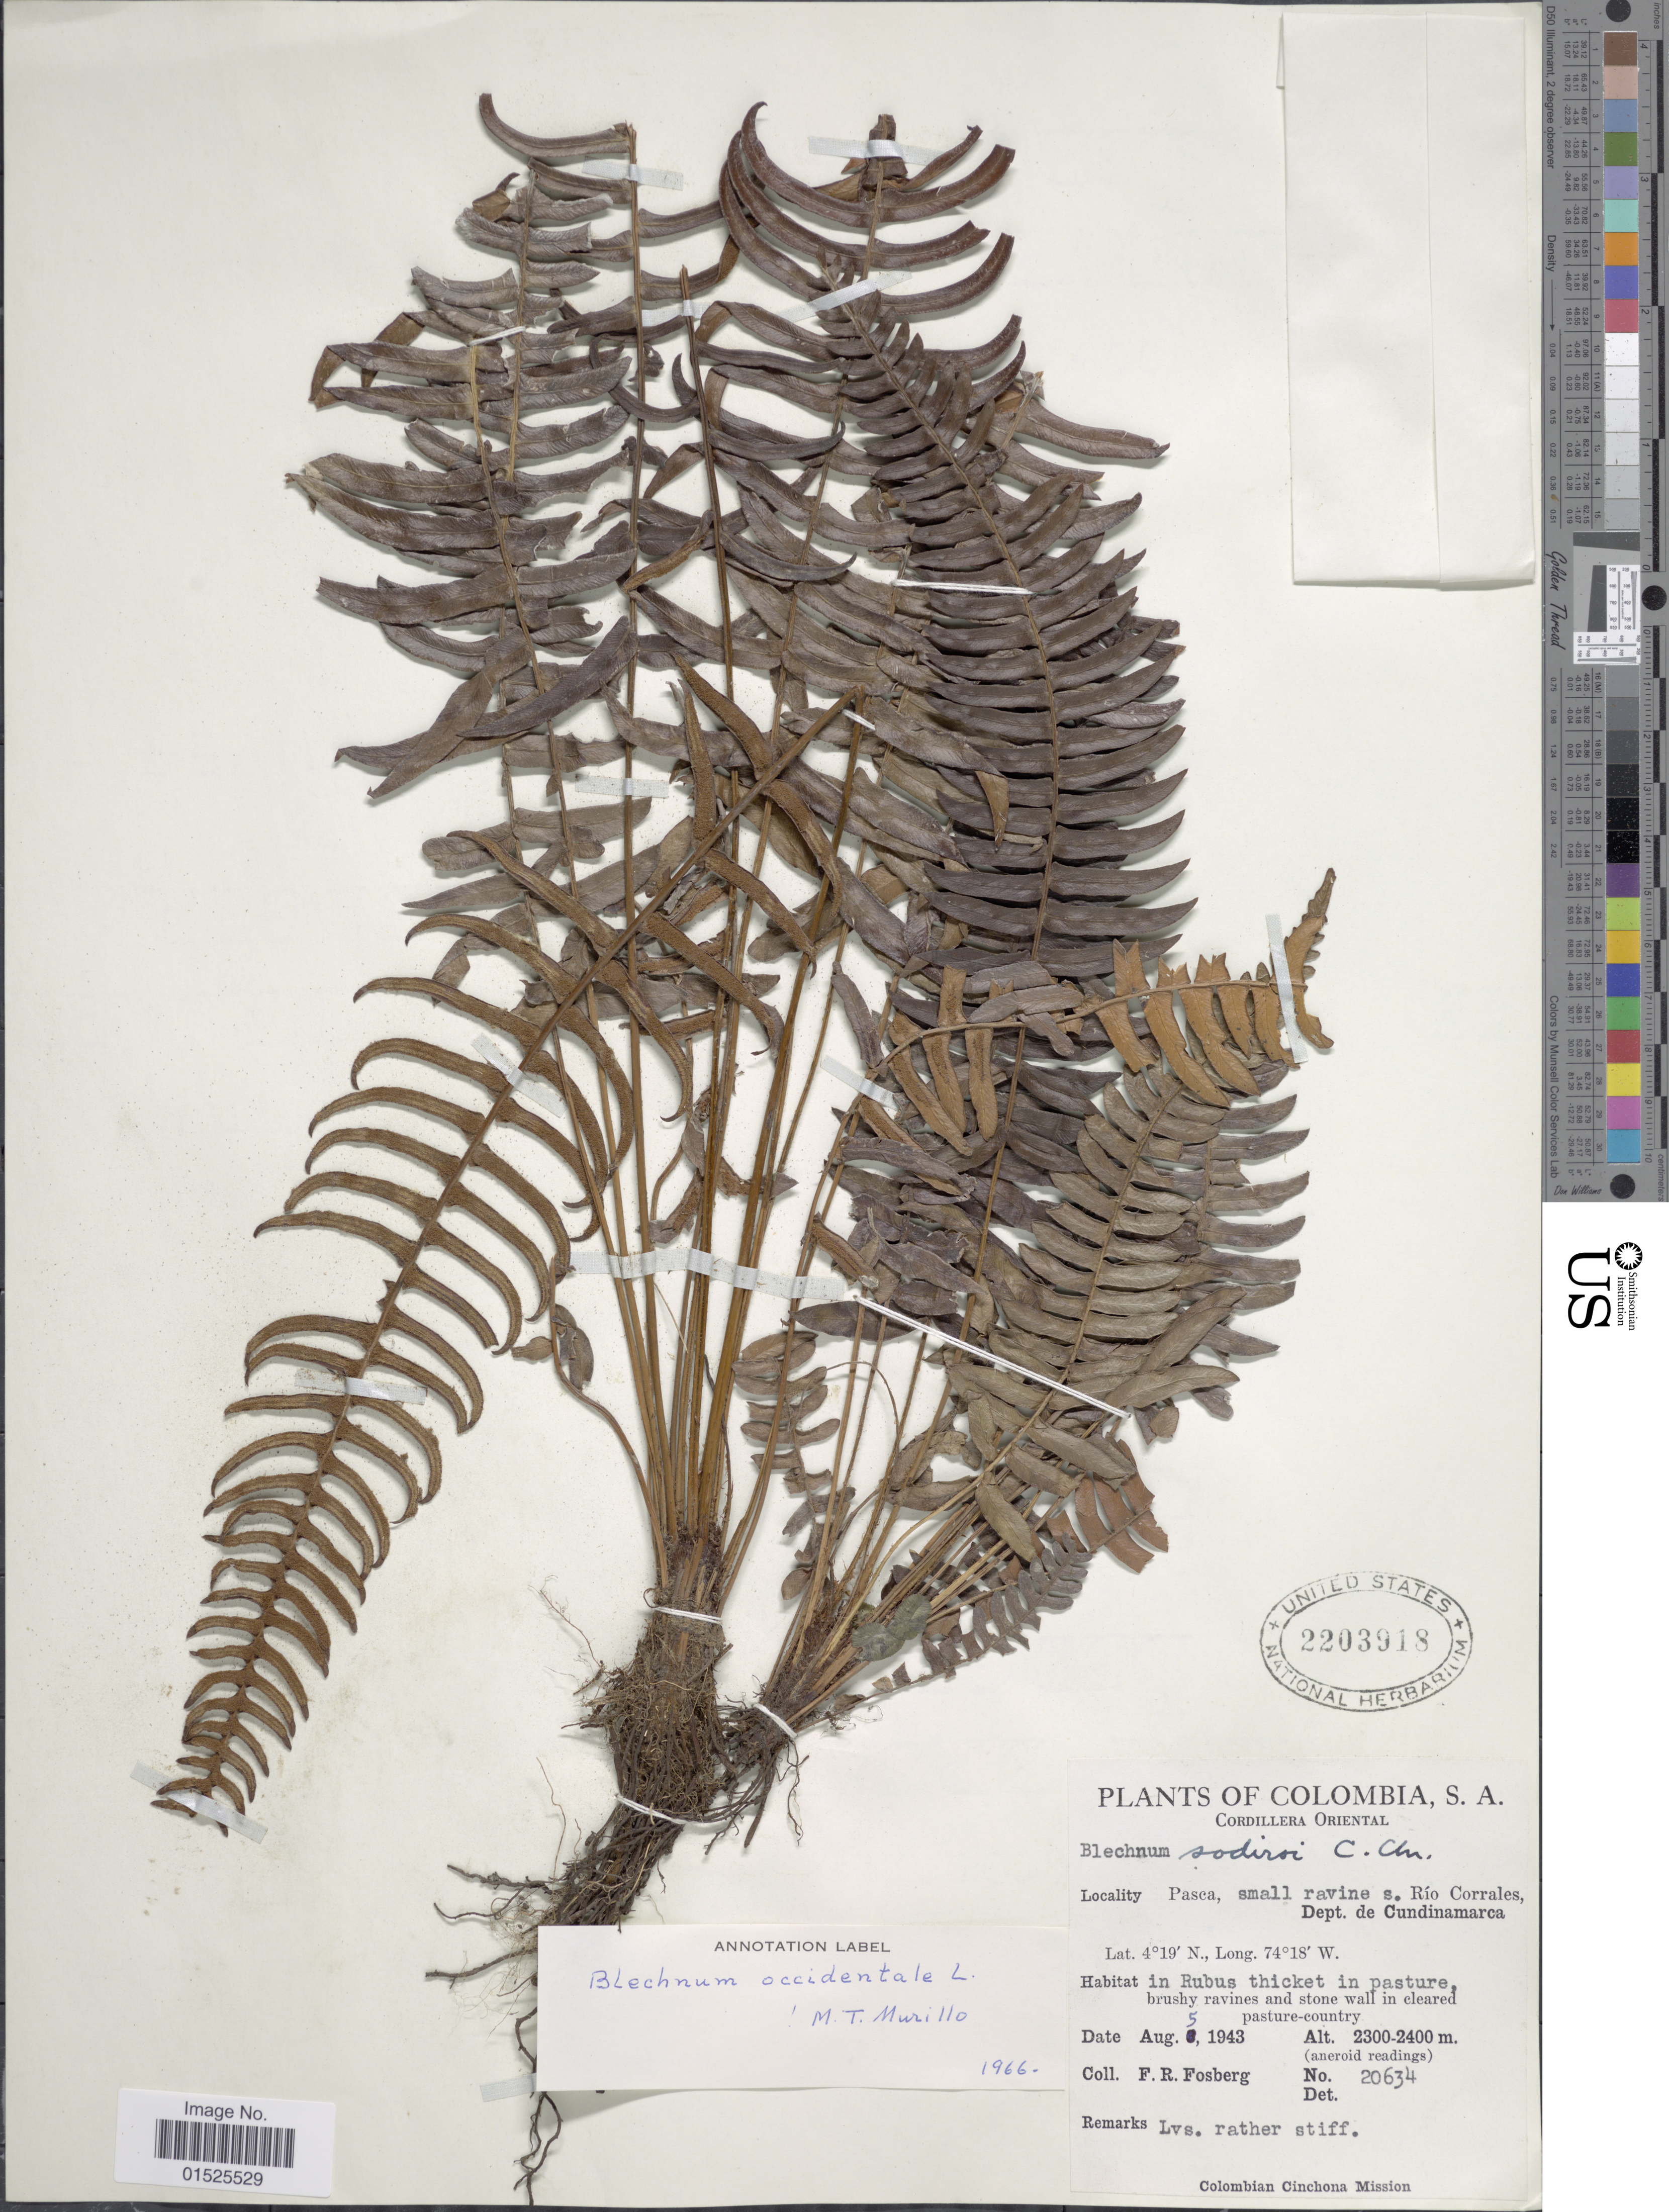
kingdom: Plantae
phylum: Tracheophyta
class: Polypodiopsida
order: Polypodiales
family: Blechnaceae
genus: Blechnum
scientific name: Blechnum camplyotis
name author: (Kunze) J. Sm.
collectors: F. R. Fosberg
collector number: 20634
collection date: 1943-08-05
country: Colombia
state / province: Cundinamarca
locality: S. A. Cordillera Oriental. Pasca, small ravine s. Río Corrales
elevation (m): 2300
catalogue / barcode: US 2203918